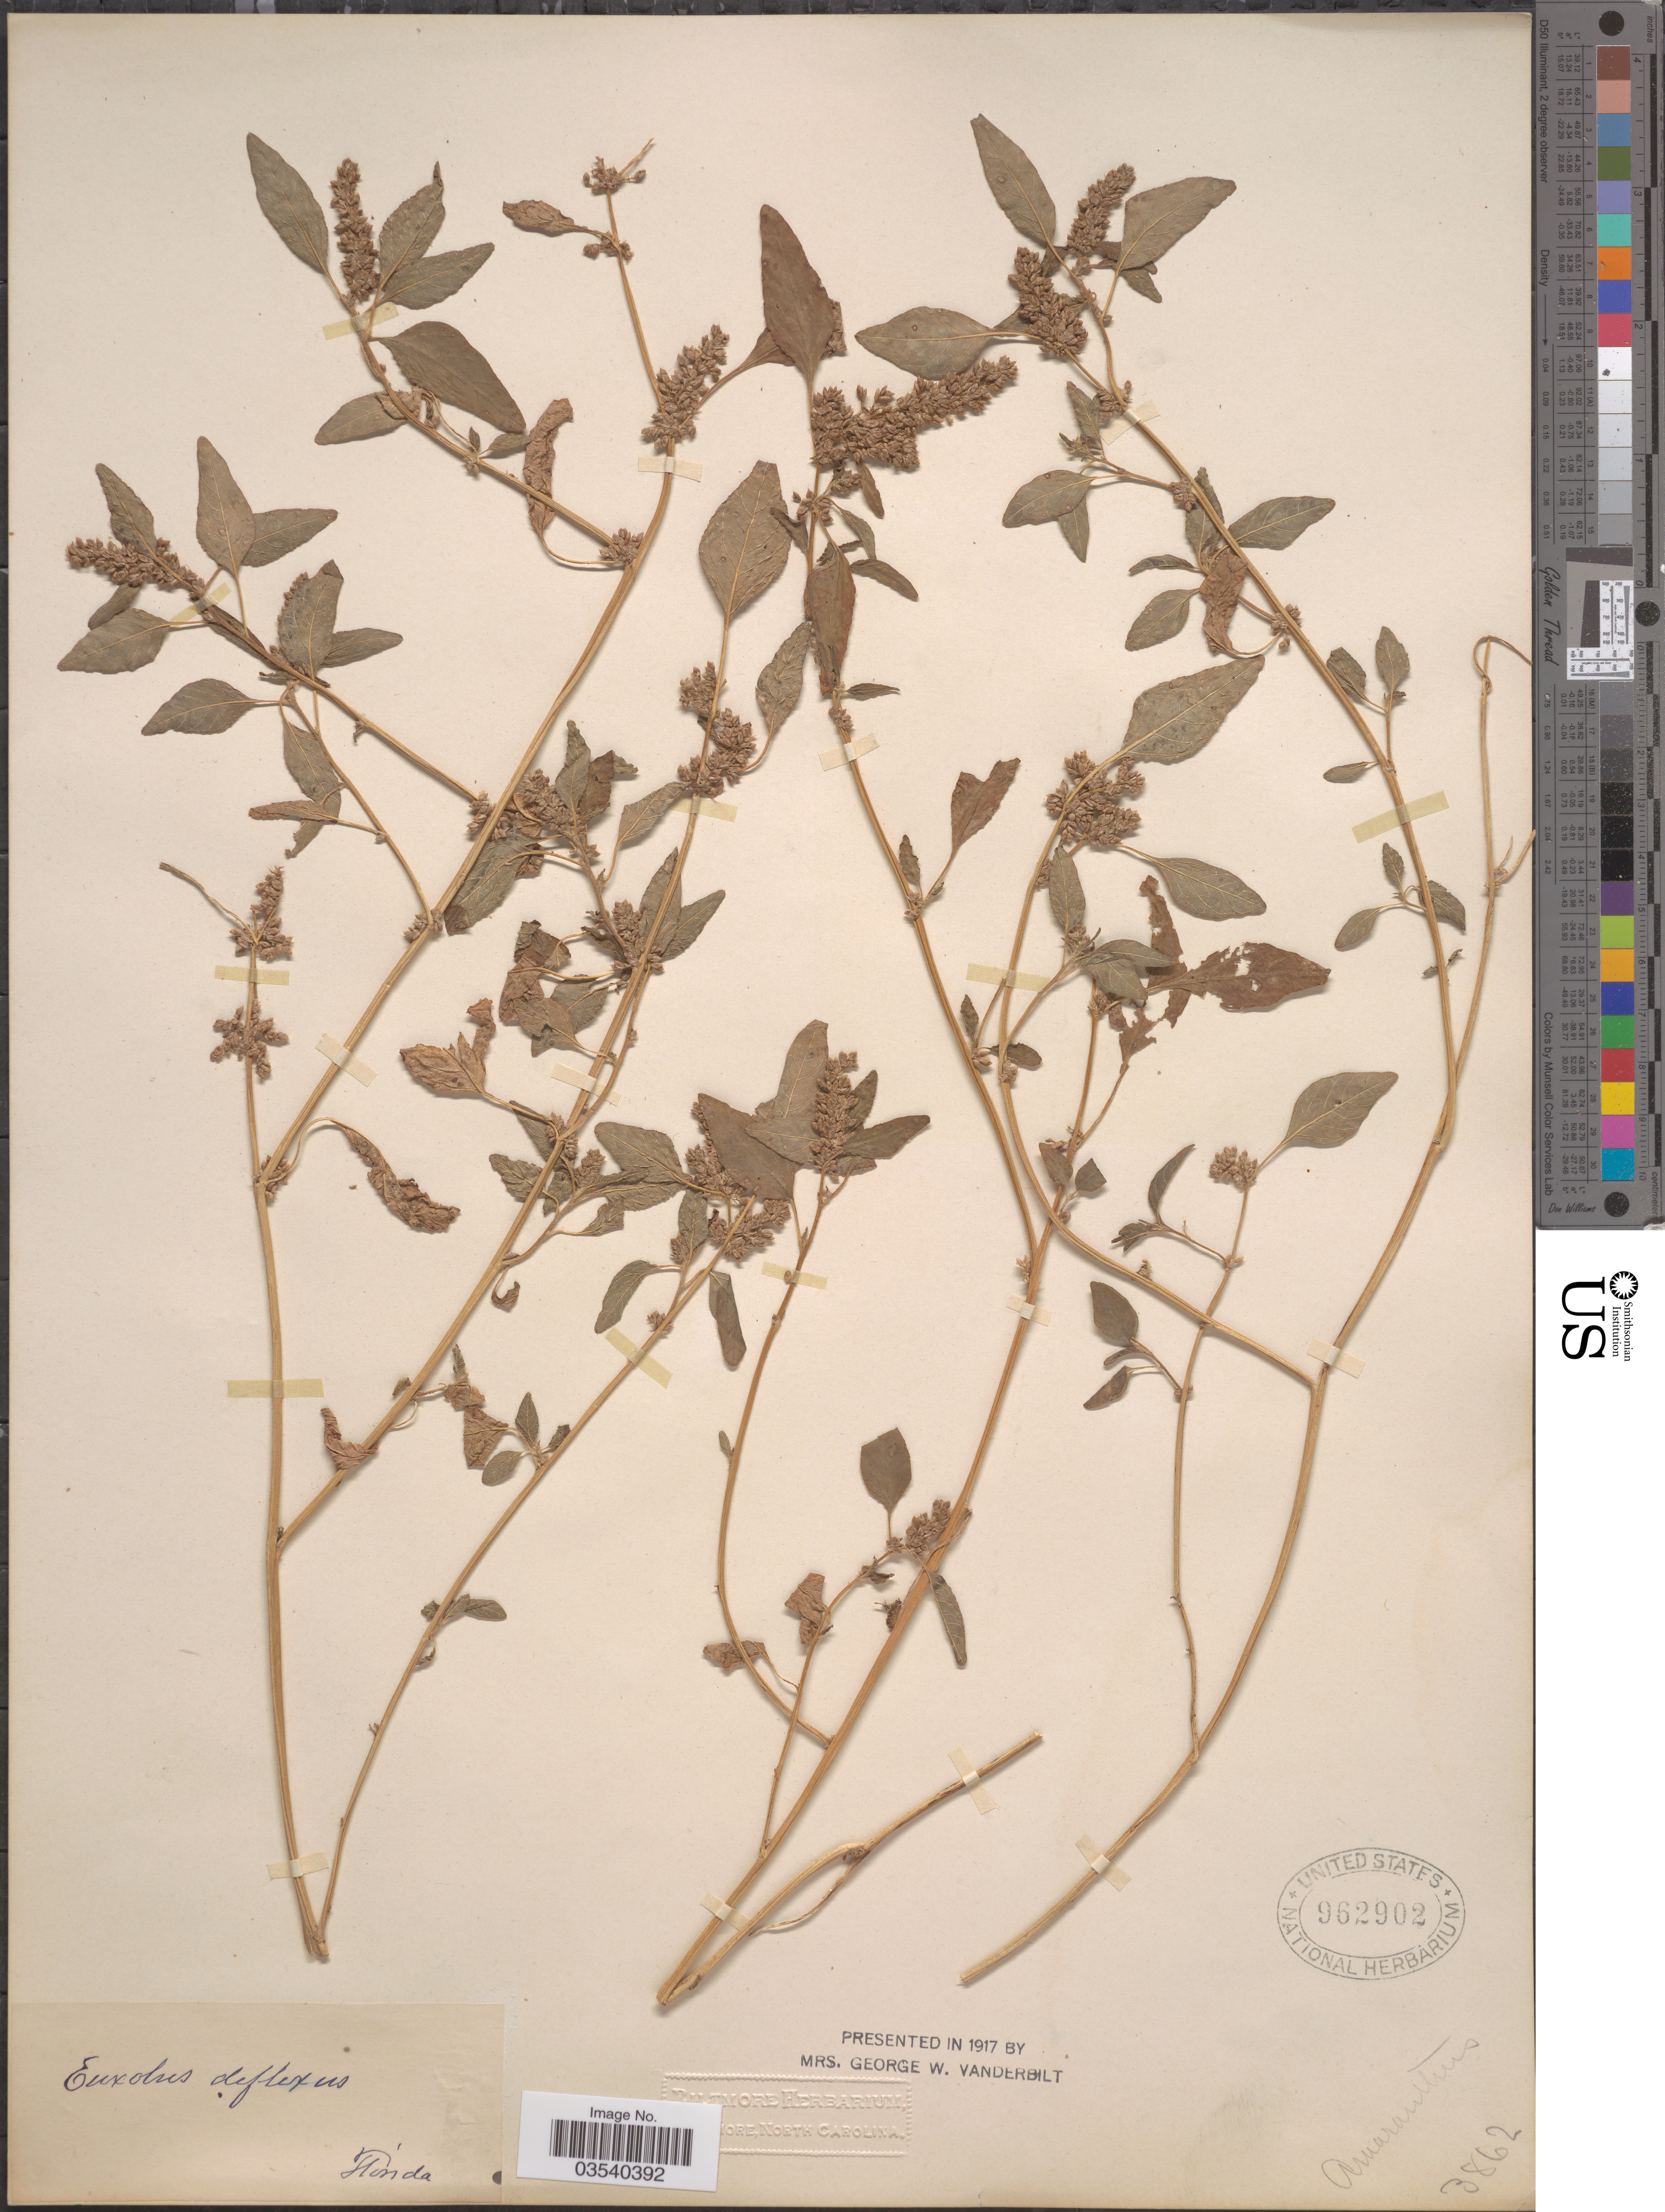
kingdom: Plantae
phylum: Tracheophyta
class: Magnoliopsida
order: Caryophyllales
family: Amaranthaceae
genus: Amaranthus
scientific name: Amaranthus deflexus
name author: L.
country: United States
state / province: Florida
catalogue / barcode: US 962902